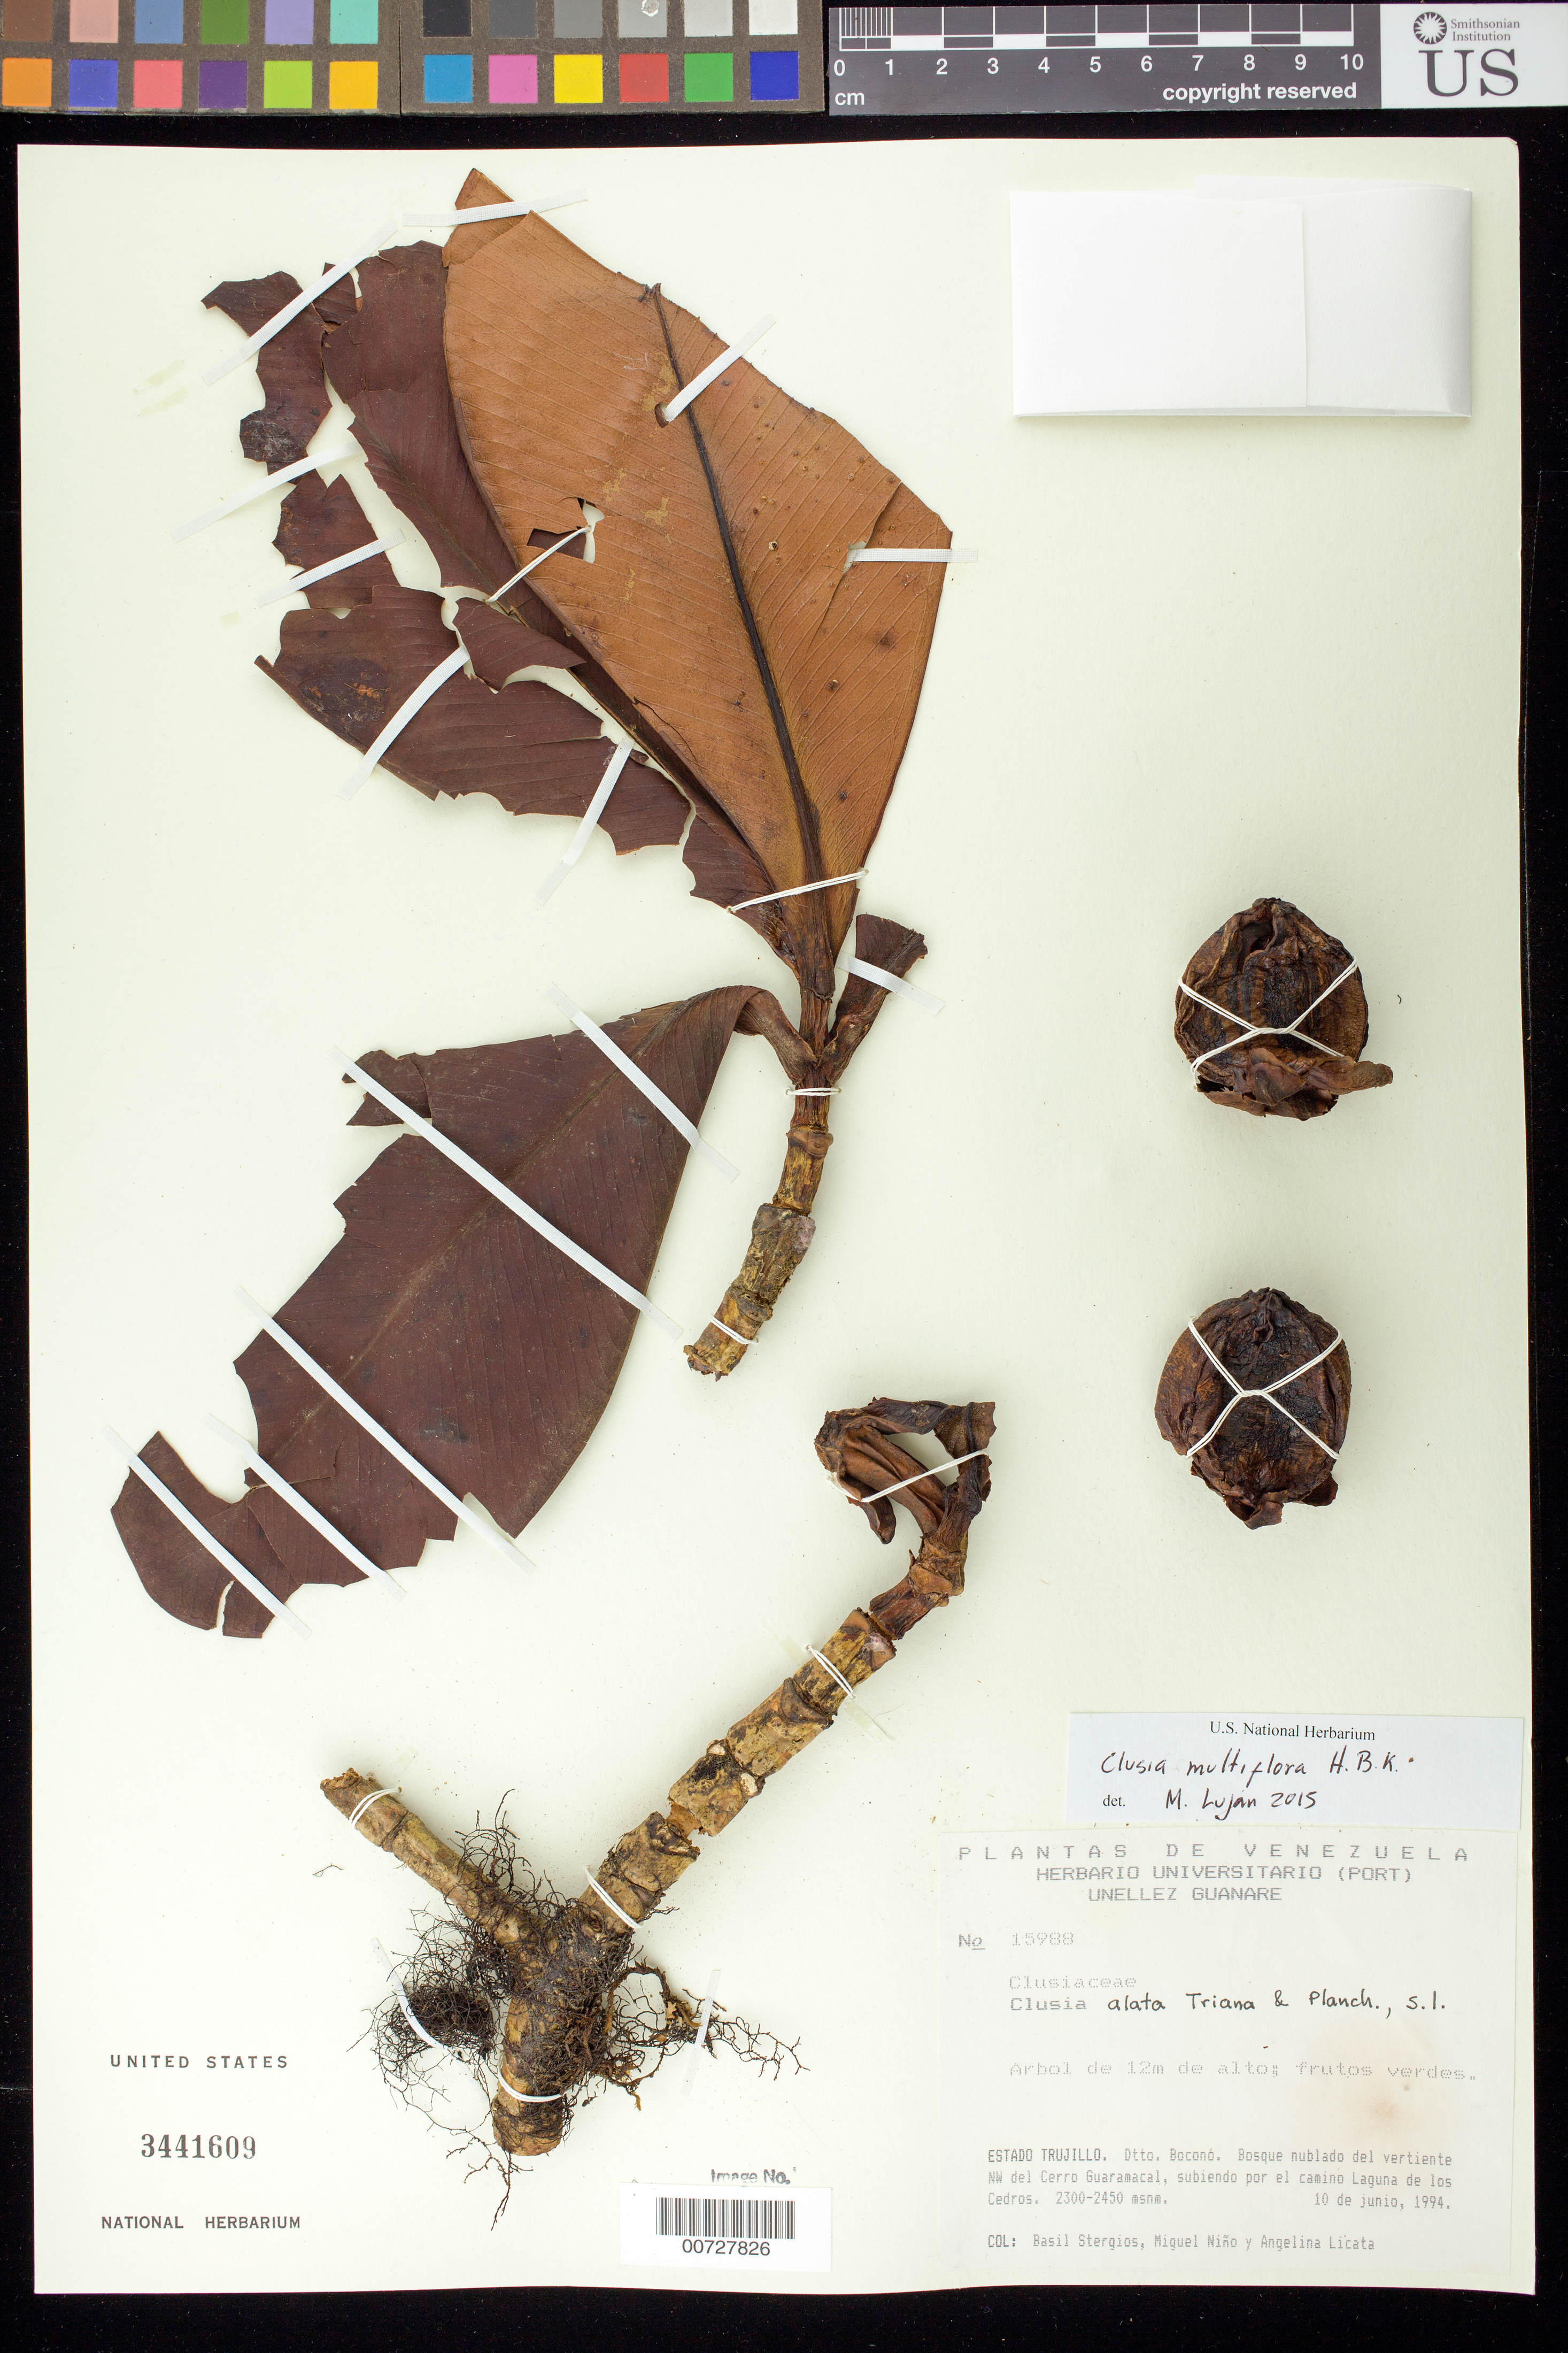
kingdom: Plantae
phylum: Tracheophyta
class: Magnoliopsida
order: Malpighiales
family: Clusiaceae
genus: Clusia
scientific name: Clusia multiflora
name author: Kunth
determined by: Lujan, M.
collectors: B. G. Stergios, S. M. Niño & A. Licata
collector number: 15988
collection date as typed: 10 Jun 1994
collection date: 1994-06-10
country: Venezuela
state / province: Trujillo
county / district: Boconó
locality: Cerro Guaramacal, vertiente NW del subiendo por el camino Laguna de los Cedros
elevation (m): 2300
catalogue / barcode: US 3441609